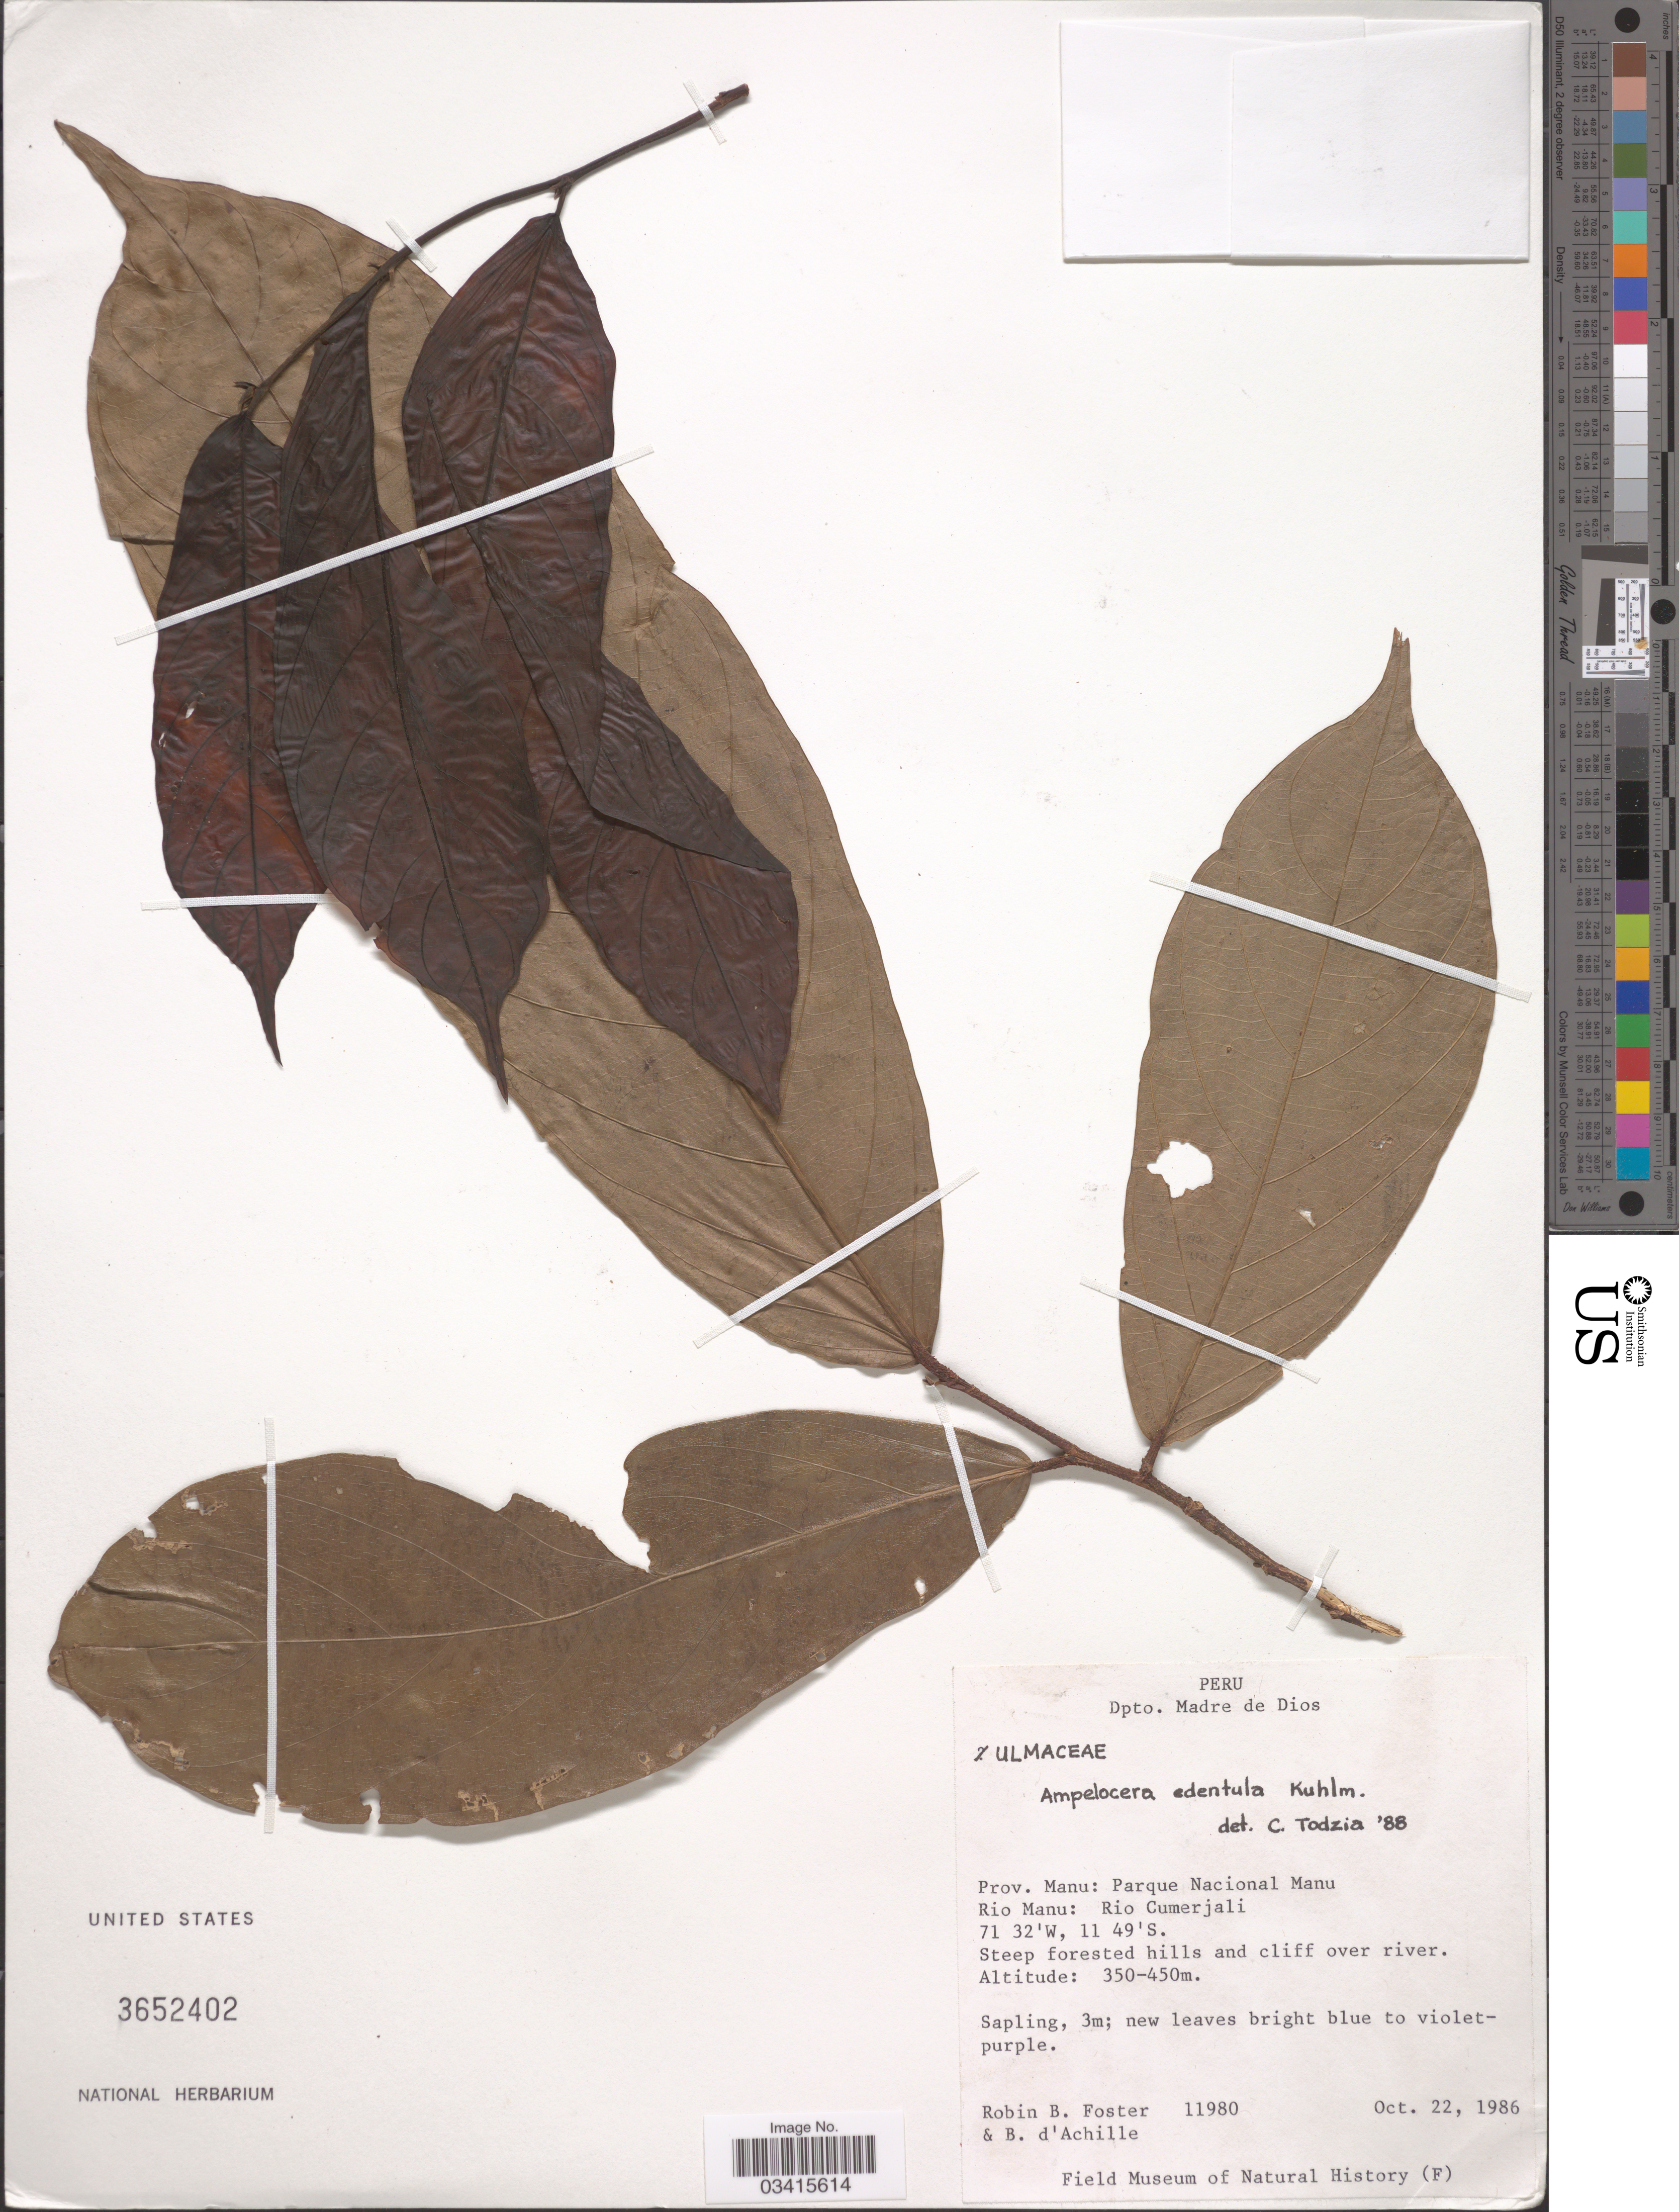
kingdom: Plantae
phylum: Tracheophyta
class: Magnoliopsida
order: Rosales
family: Cannabaceae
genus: Ampelocera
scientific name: Ampelocera edentula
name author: Kuhlm.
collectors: R. B. Foster & B. d'Achille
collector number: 11980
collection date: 1986-10-22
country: Peru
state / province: Madre de Dios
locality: Dpto. Madre de Dios. Prov. Manu: Parque Nacional Manu. Rio Manu: Rio Cumerjali. Steep forested hills and cliff over river.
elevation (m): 350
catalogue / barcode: US 3652402